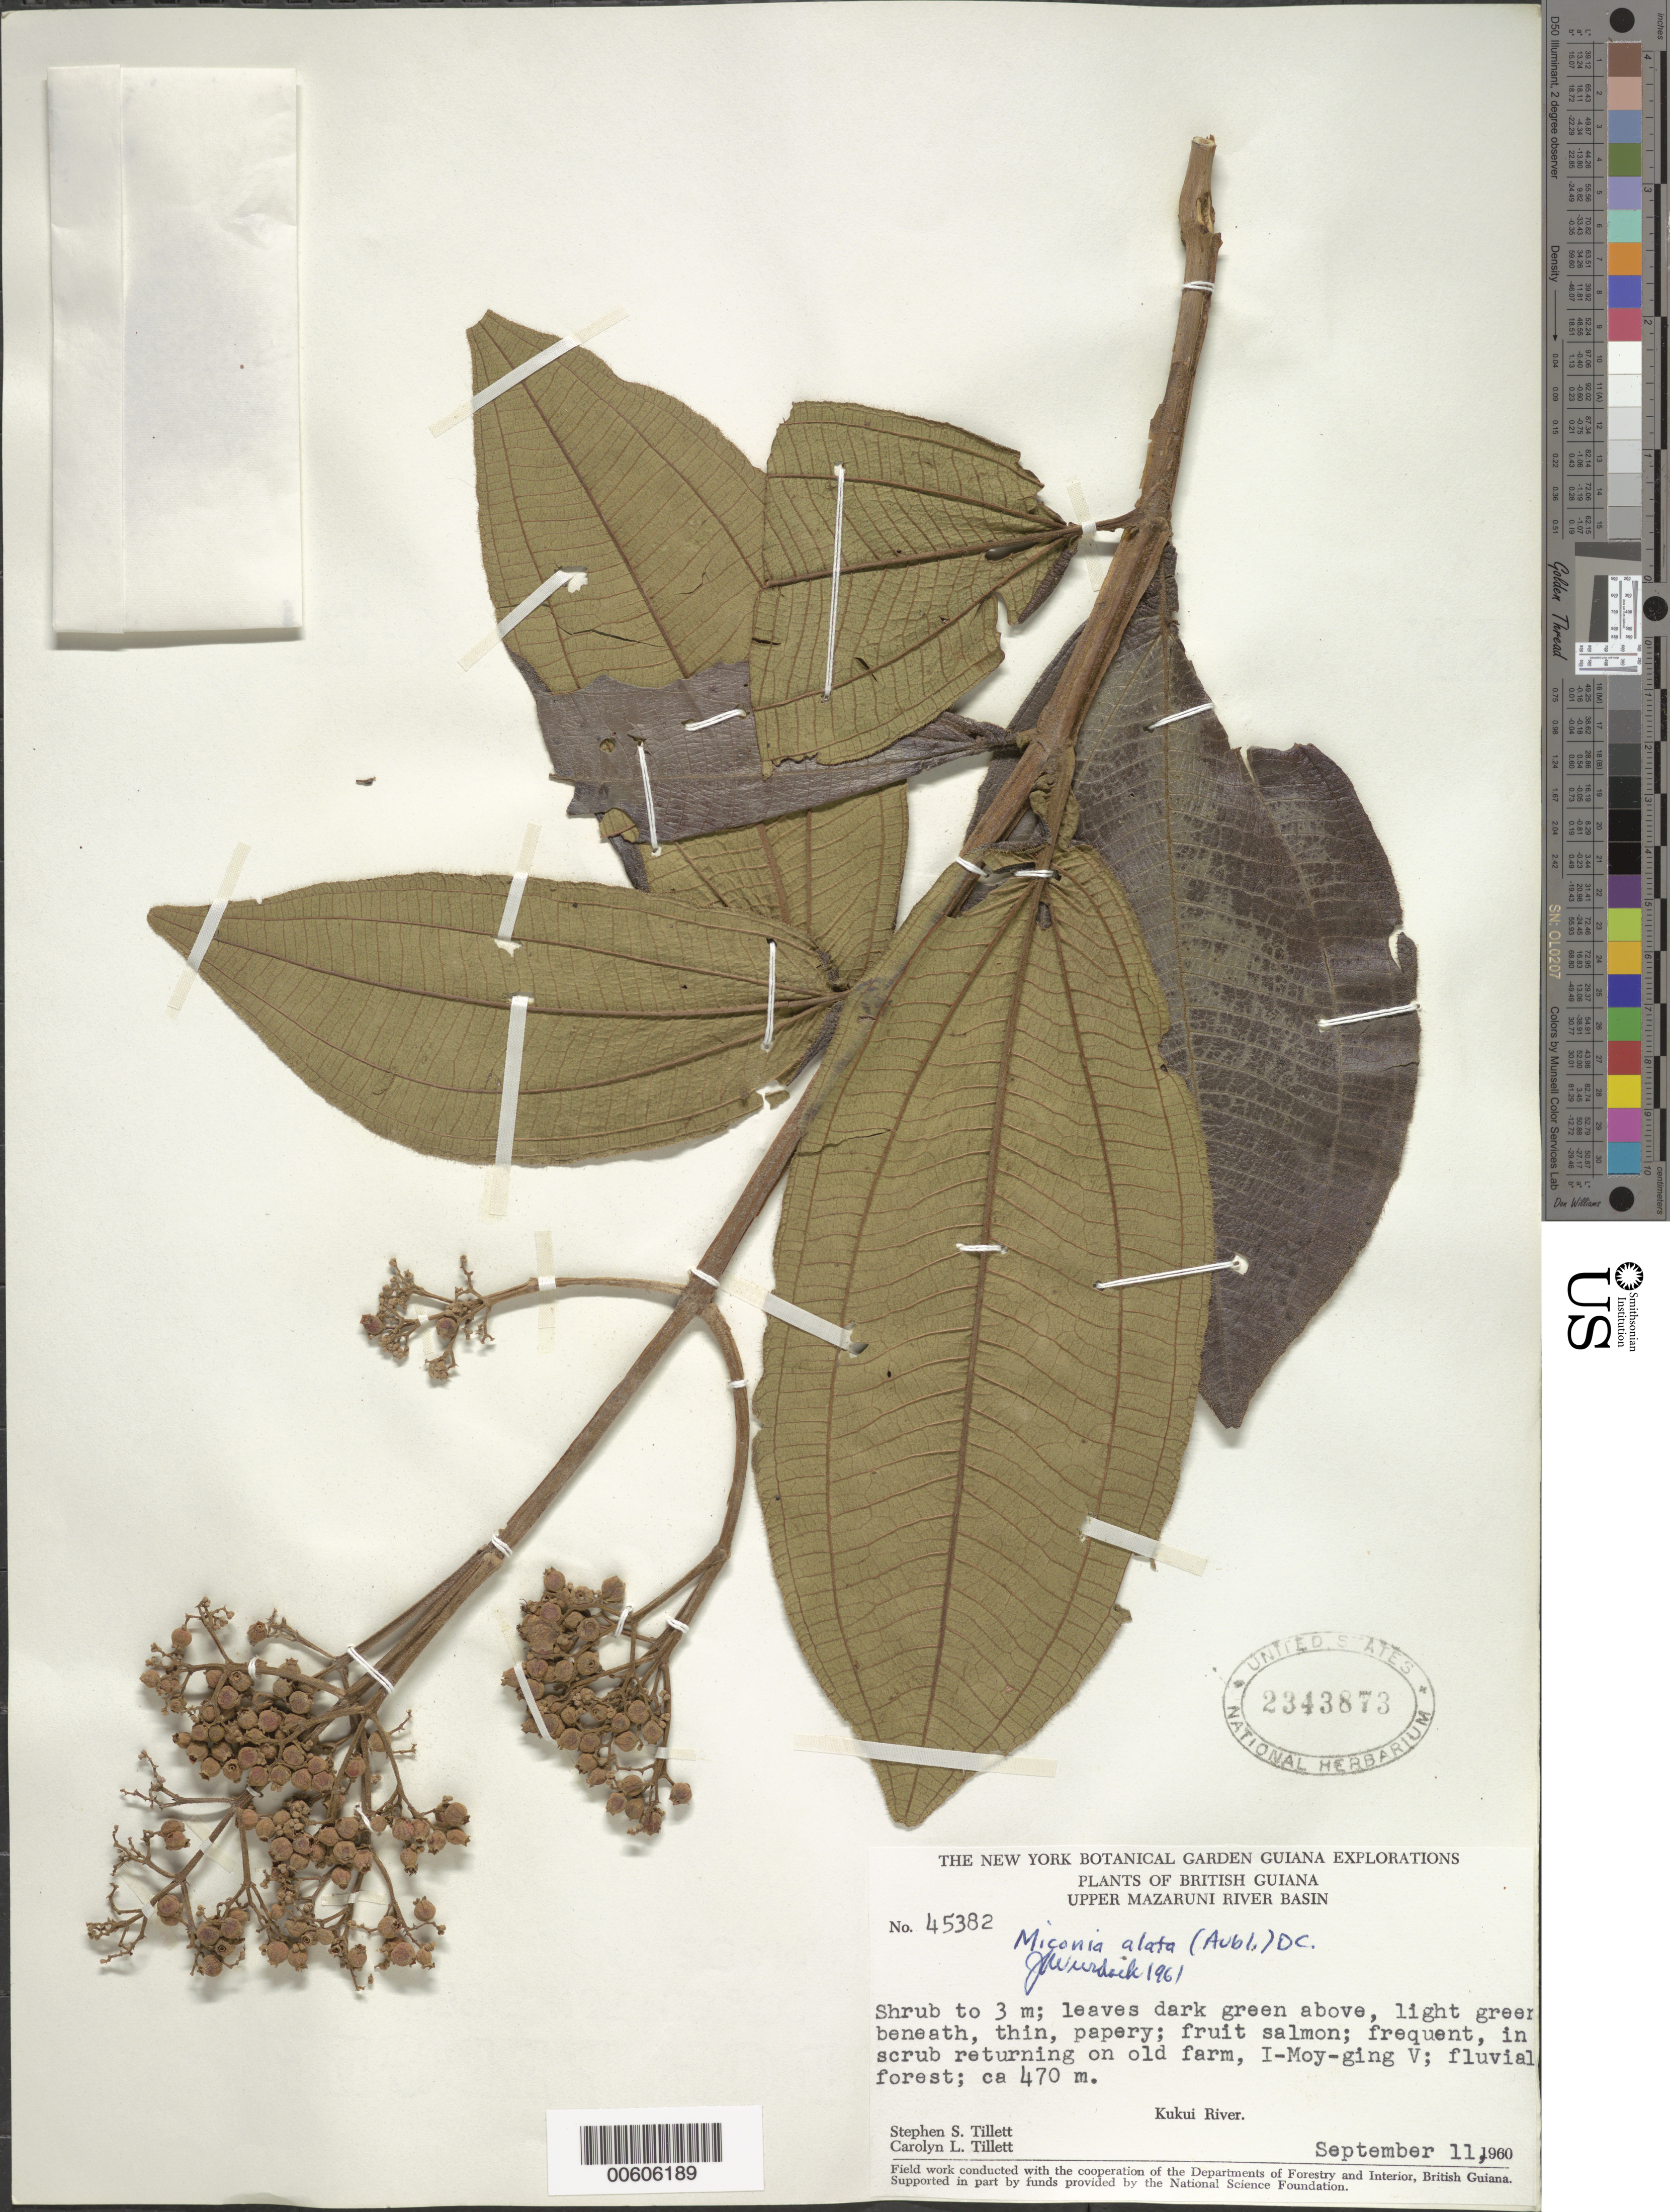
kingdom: Plantae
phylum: Tracheophyta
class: Magnoliopsida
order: Myrtales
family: Melastomataceae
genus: Miconia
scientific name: Miconia alata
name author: (Aubl.) DC.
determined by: Wurdack, John J., (US), US (UNITED STATES)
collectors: S. S. Tillett, C. L. Tillett & R. Boyan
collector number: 45382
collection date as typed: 11-Sep-60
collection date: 1960-09-11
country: Guyana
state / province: Cuyuni-Mazaruni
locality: I-Moy-ging V, Upper Mazaruni R. basin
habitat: Scrub returning to old farm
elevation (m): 470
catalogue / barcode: US 2343873